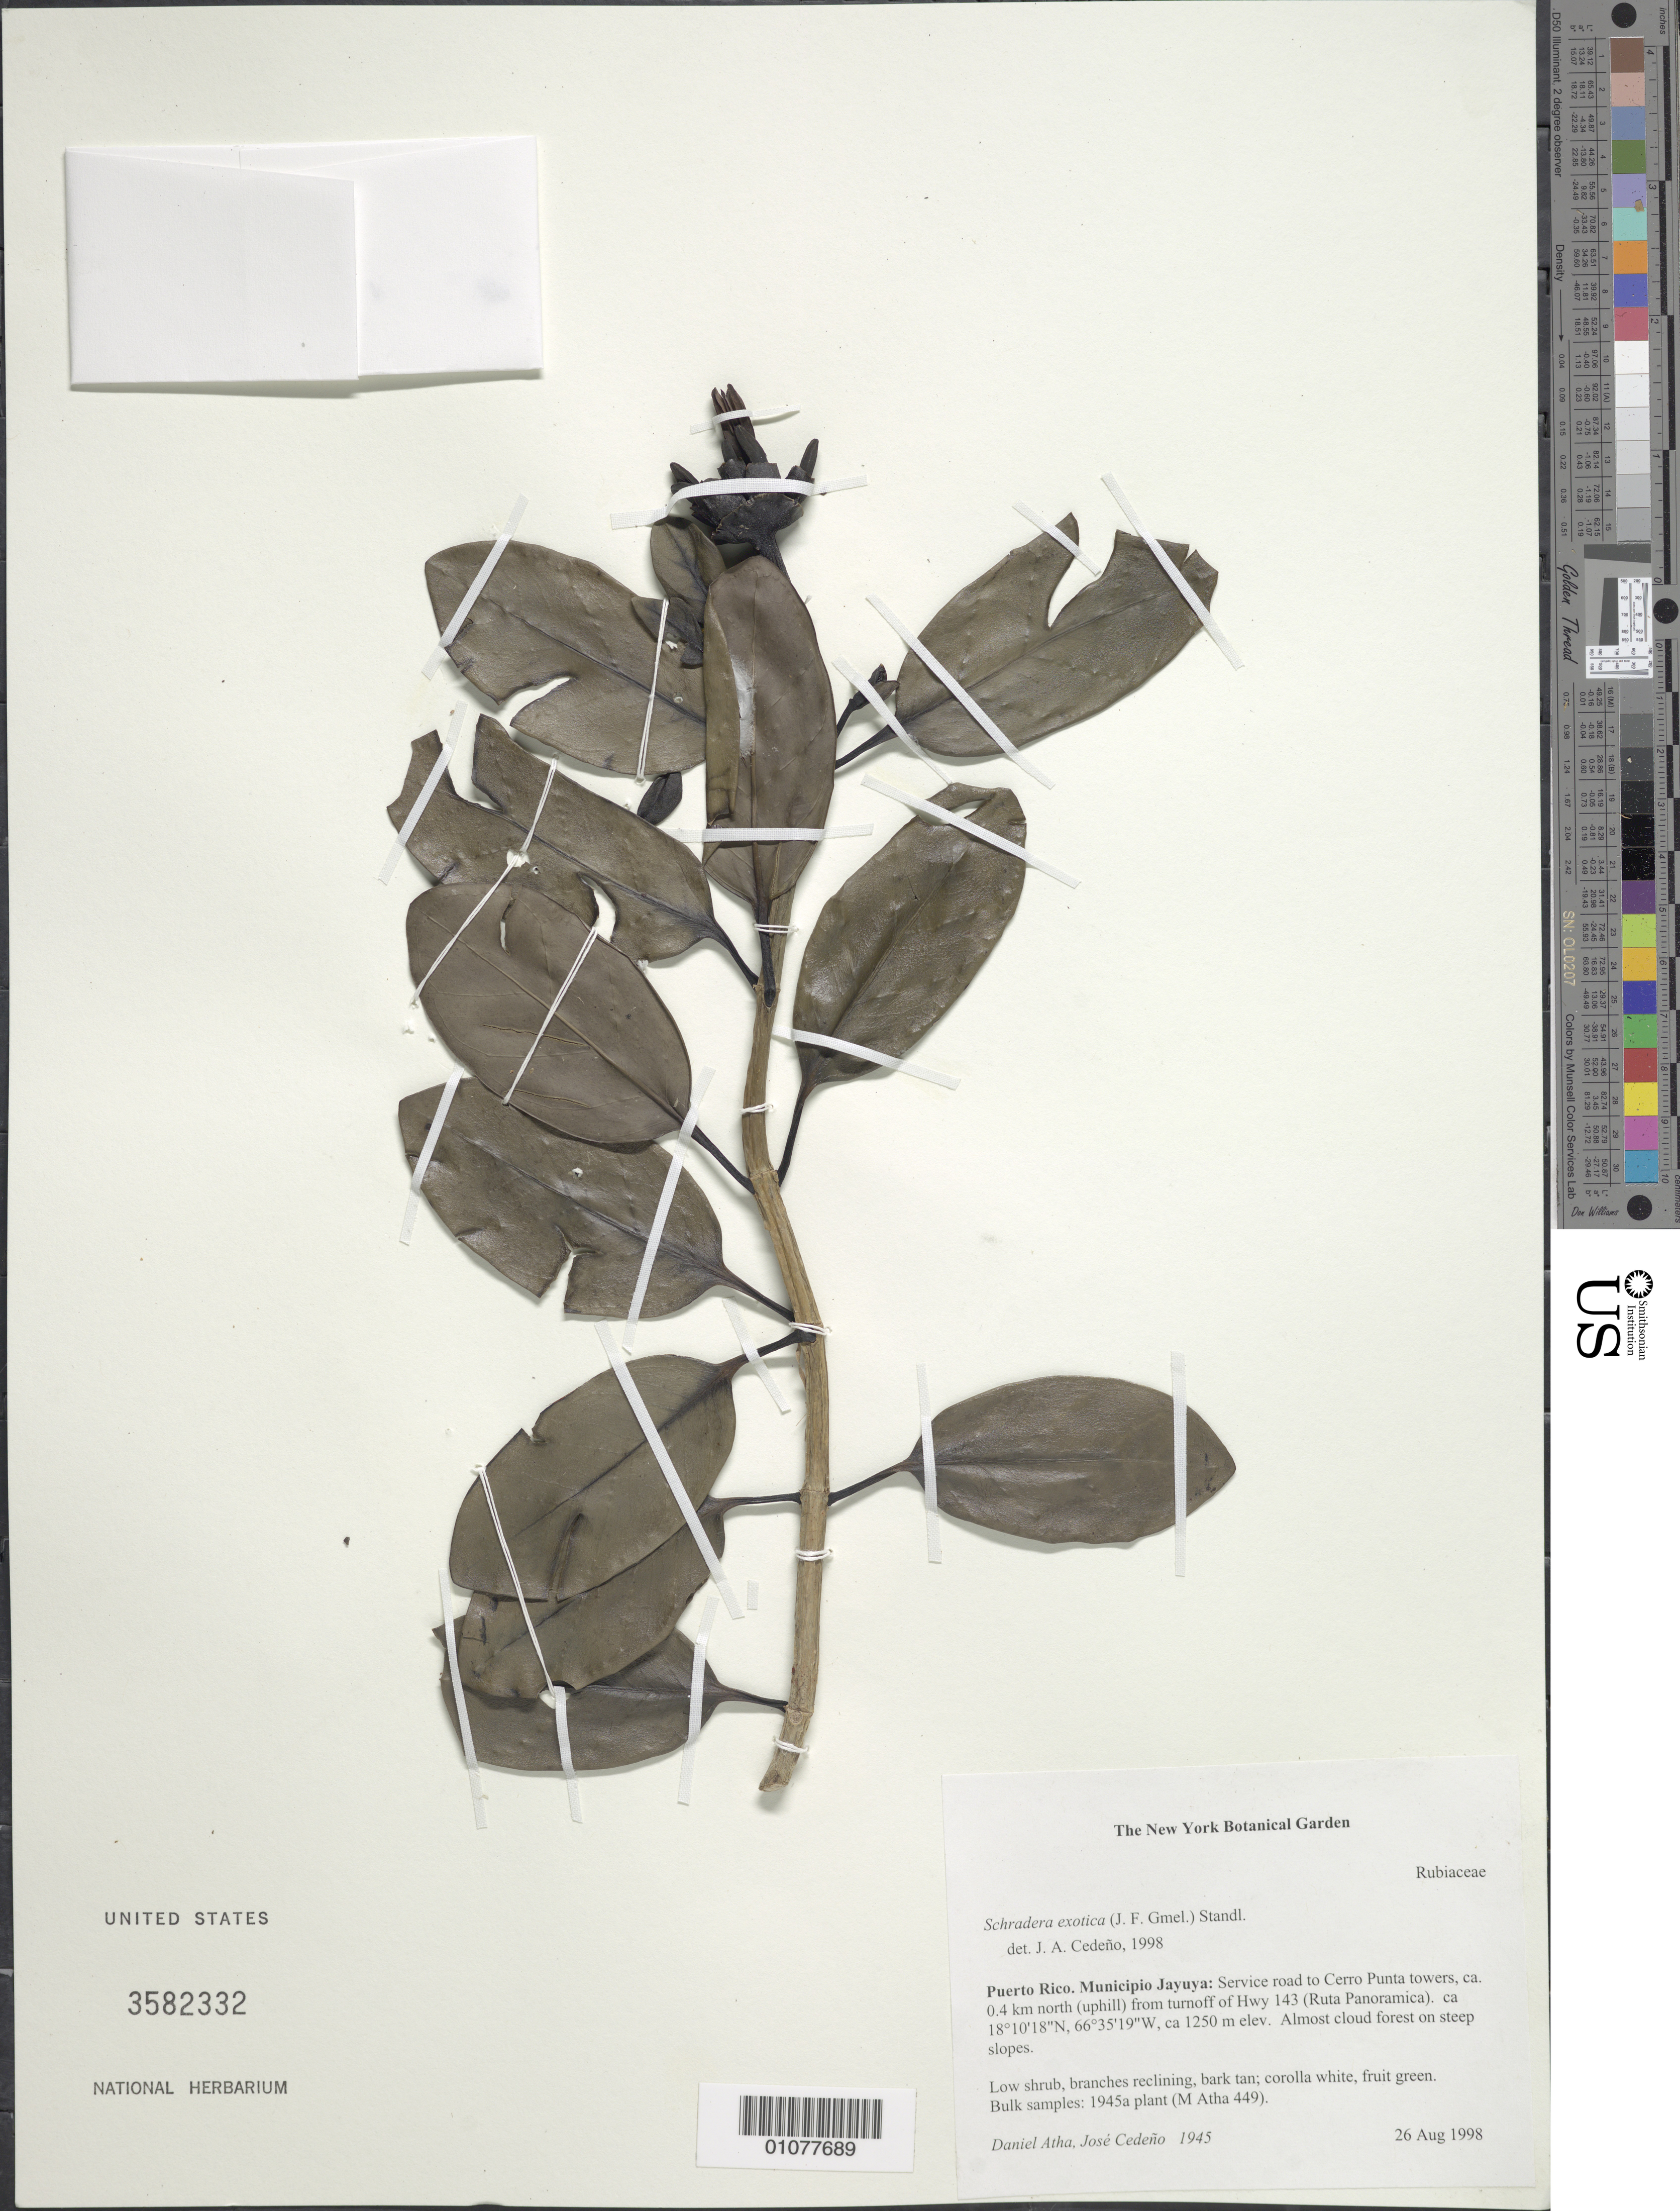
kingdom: Plantae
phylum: Tracheophyta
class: Magnoliopsida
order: Gentianales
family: Rubiaceae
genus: Schradera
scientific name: Schradera exotica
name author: (J.F. Gmel.) Standl.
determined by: Cedeño M., J. A.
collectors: D. Atha & J. A. Cedeño M.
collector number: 1945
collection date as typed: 26 Aug 1998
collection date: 1998-08-26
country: Puerto Rico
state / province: Jayuya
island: Puerto Rico I.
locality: Municipio Jayuya; service road to Cerro Punta towers, ca. 0.4 km N (uphill) from turnoff of Hwy 143.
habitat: Almost cloud forest on steep slopes.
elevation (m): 1250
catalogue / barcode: US 3582332